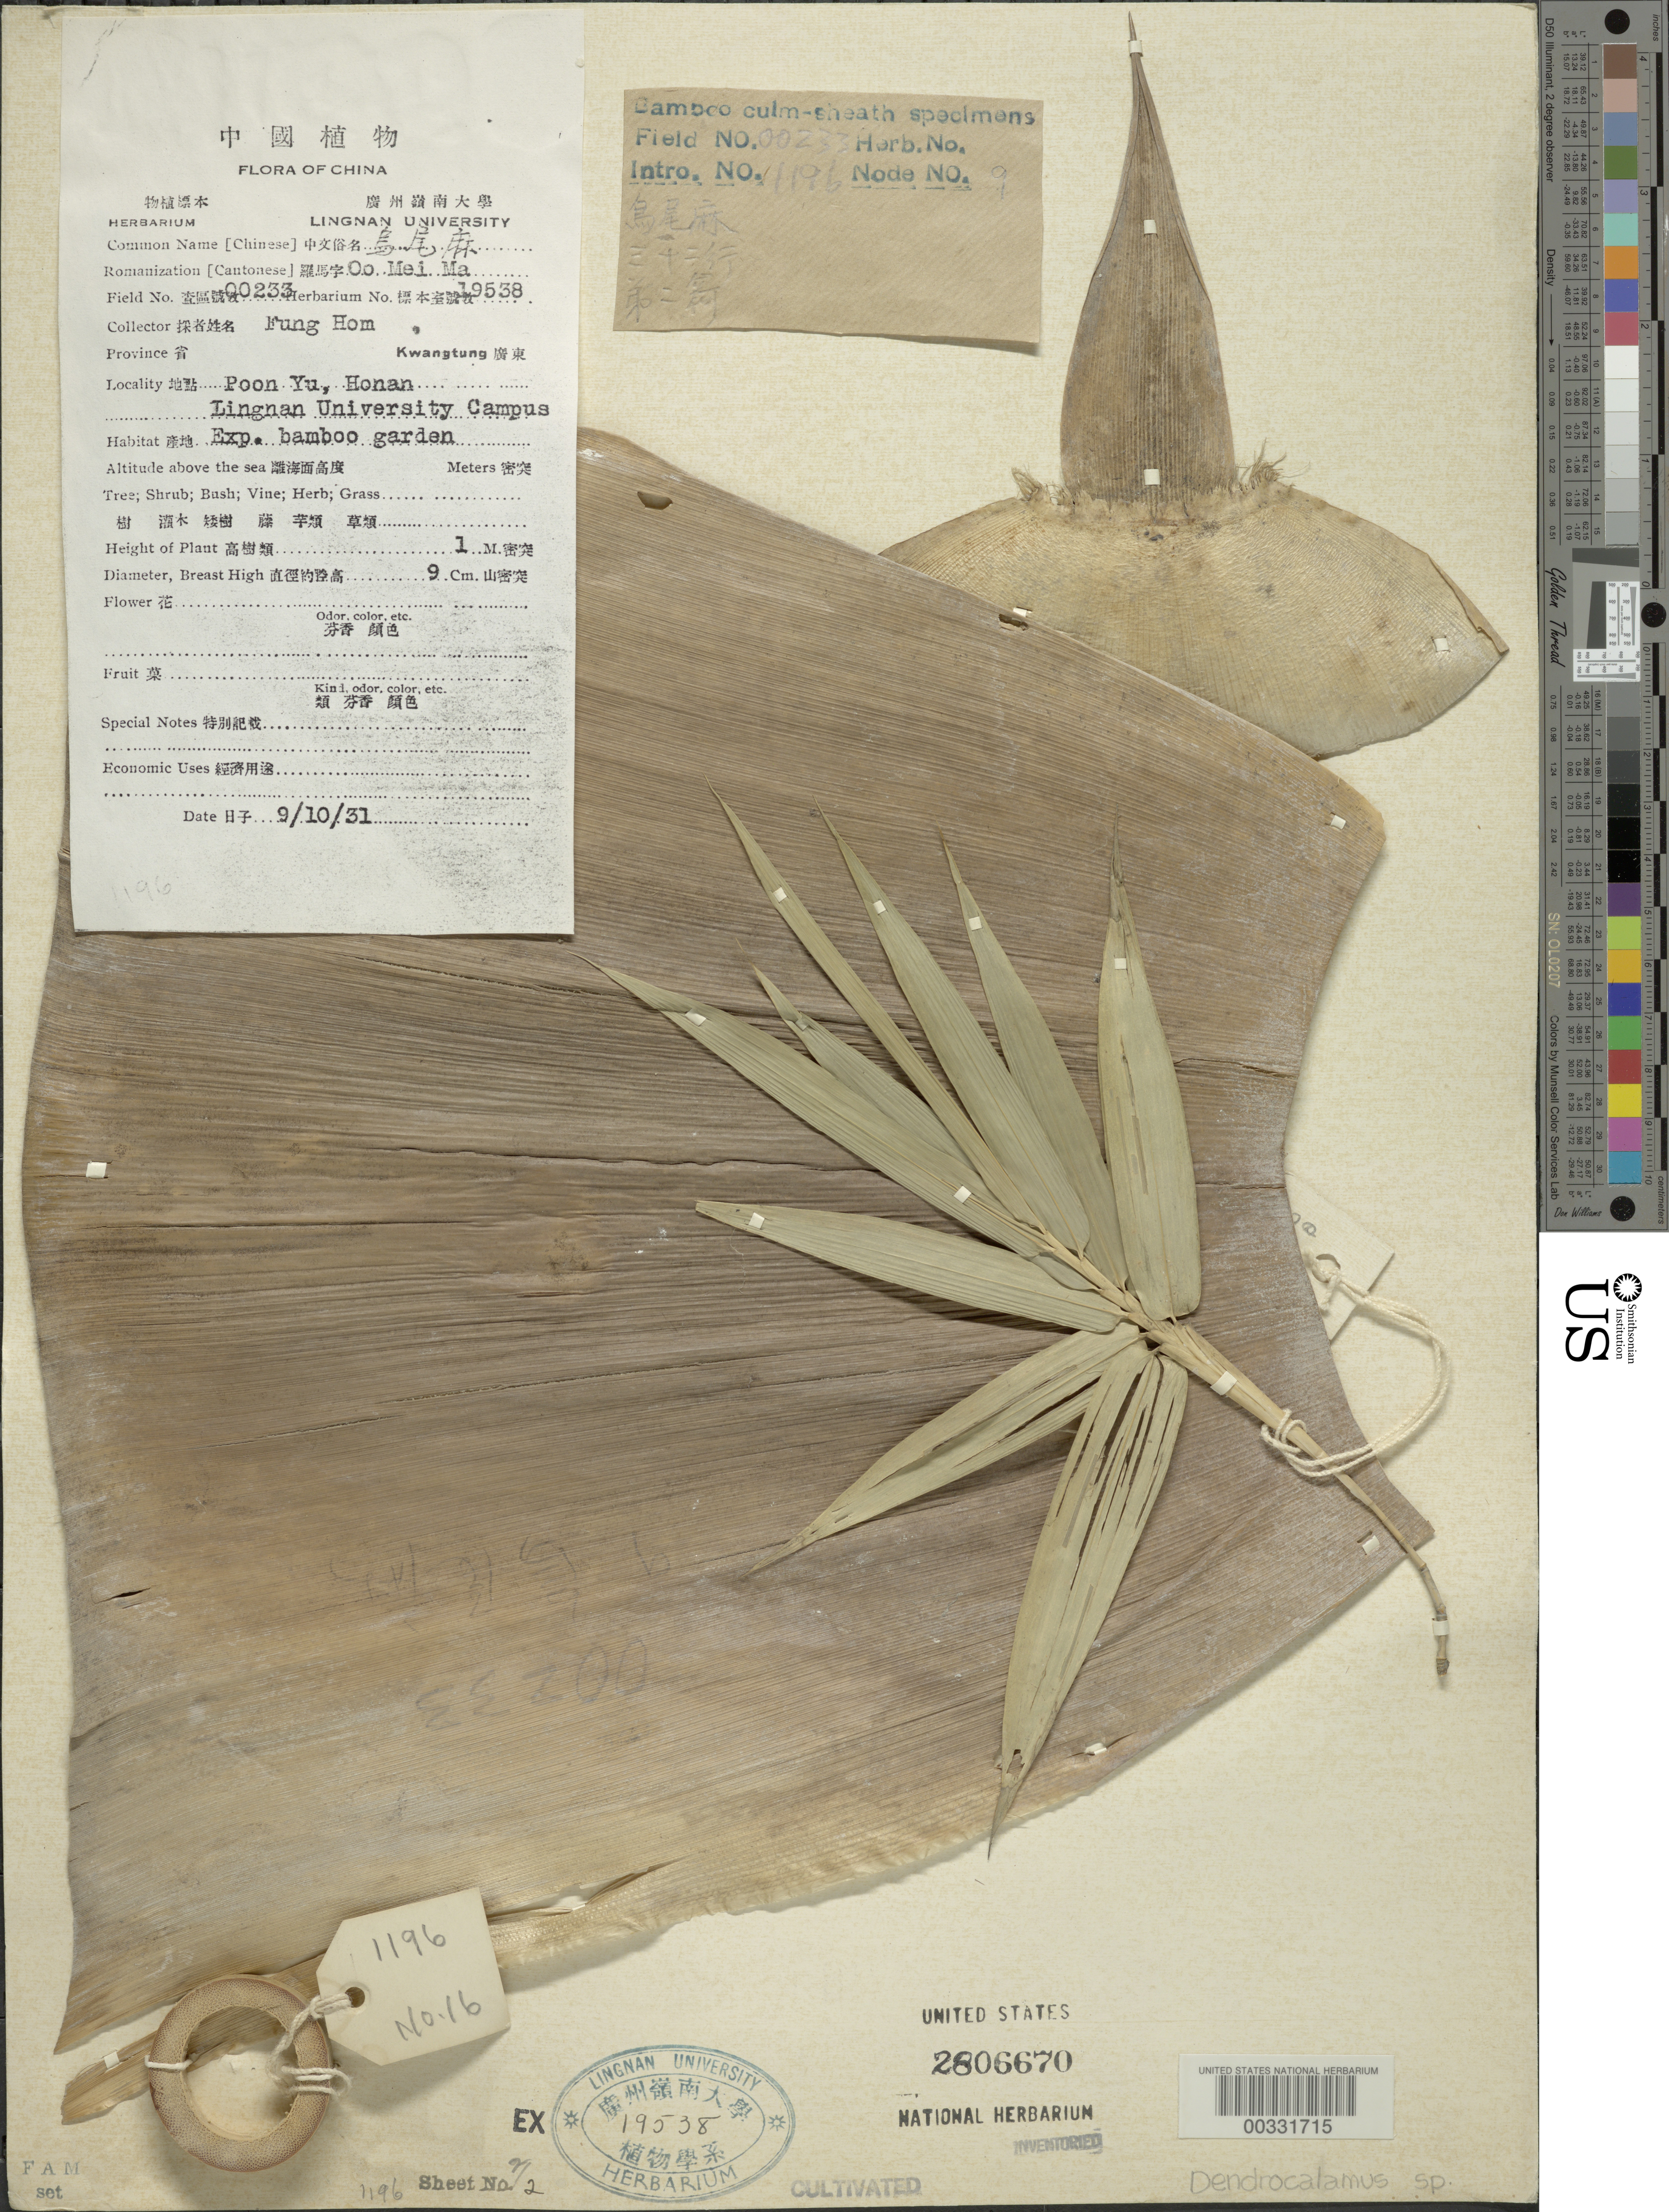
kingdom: Plantae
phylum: Tracheophyta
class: Liliopsida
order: Poales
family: Poaceae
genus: Dendrocalamus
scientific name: Dendrocalamus sp.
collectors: H. L. Fung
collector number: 233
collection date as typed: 10 Sep 1931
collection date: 1931-09-10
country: China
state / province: Guangdong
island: Honam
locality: Lingnan univ. bg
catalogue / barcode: US 2806670